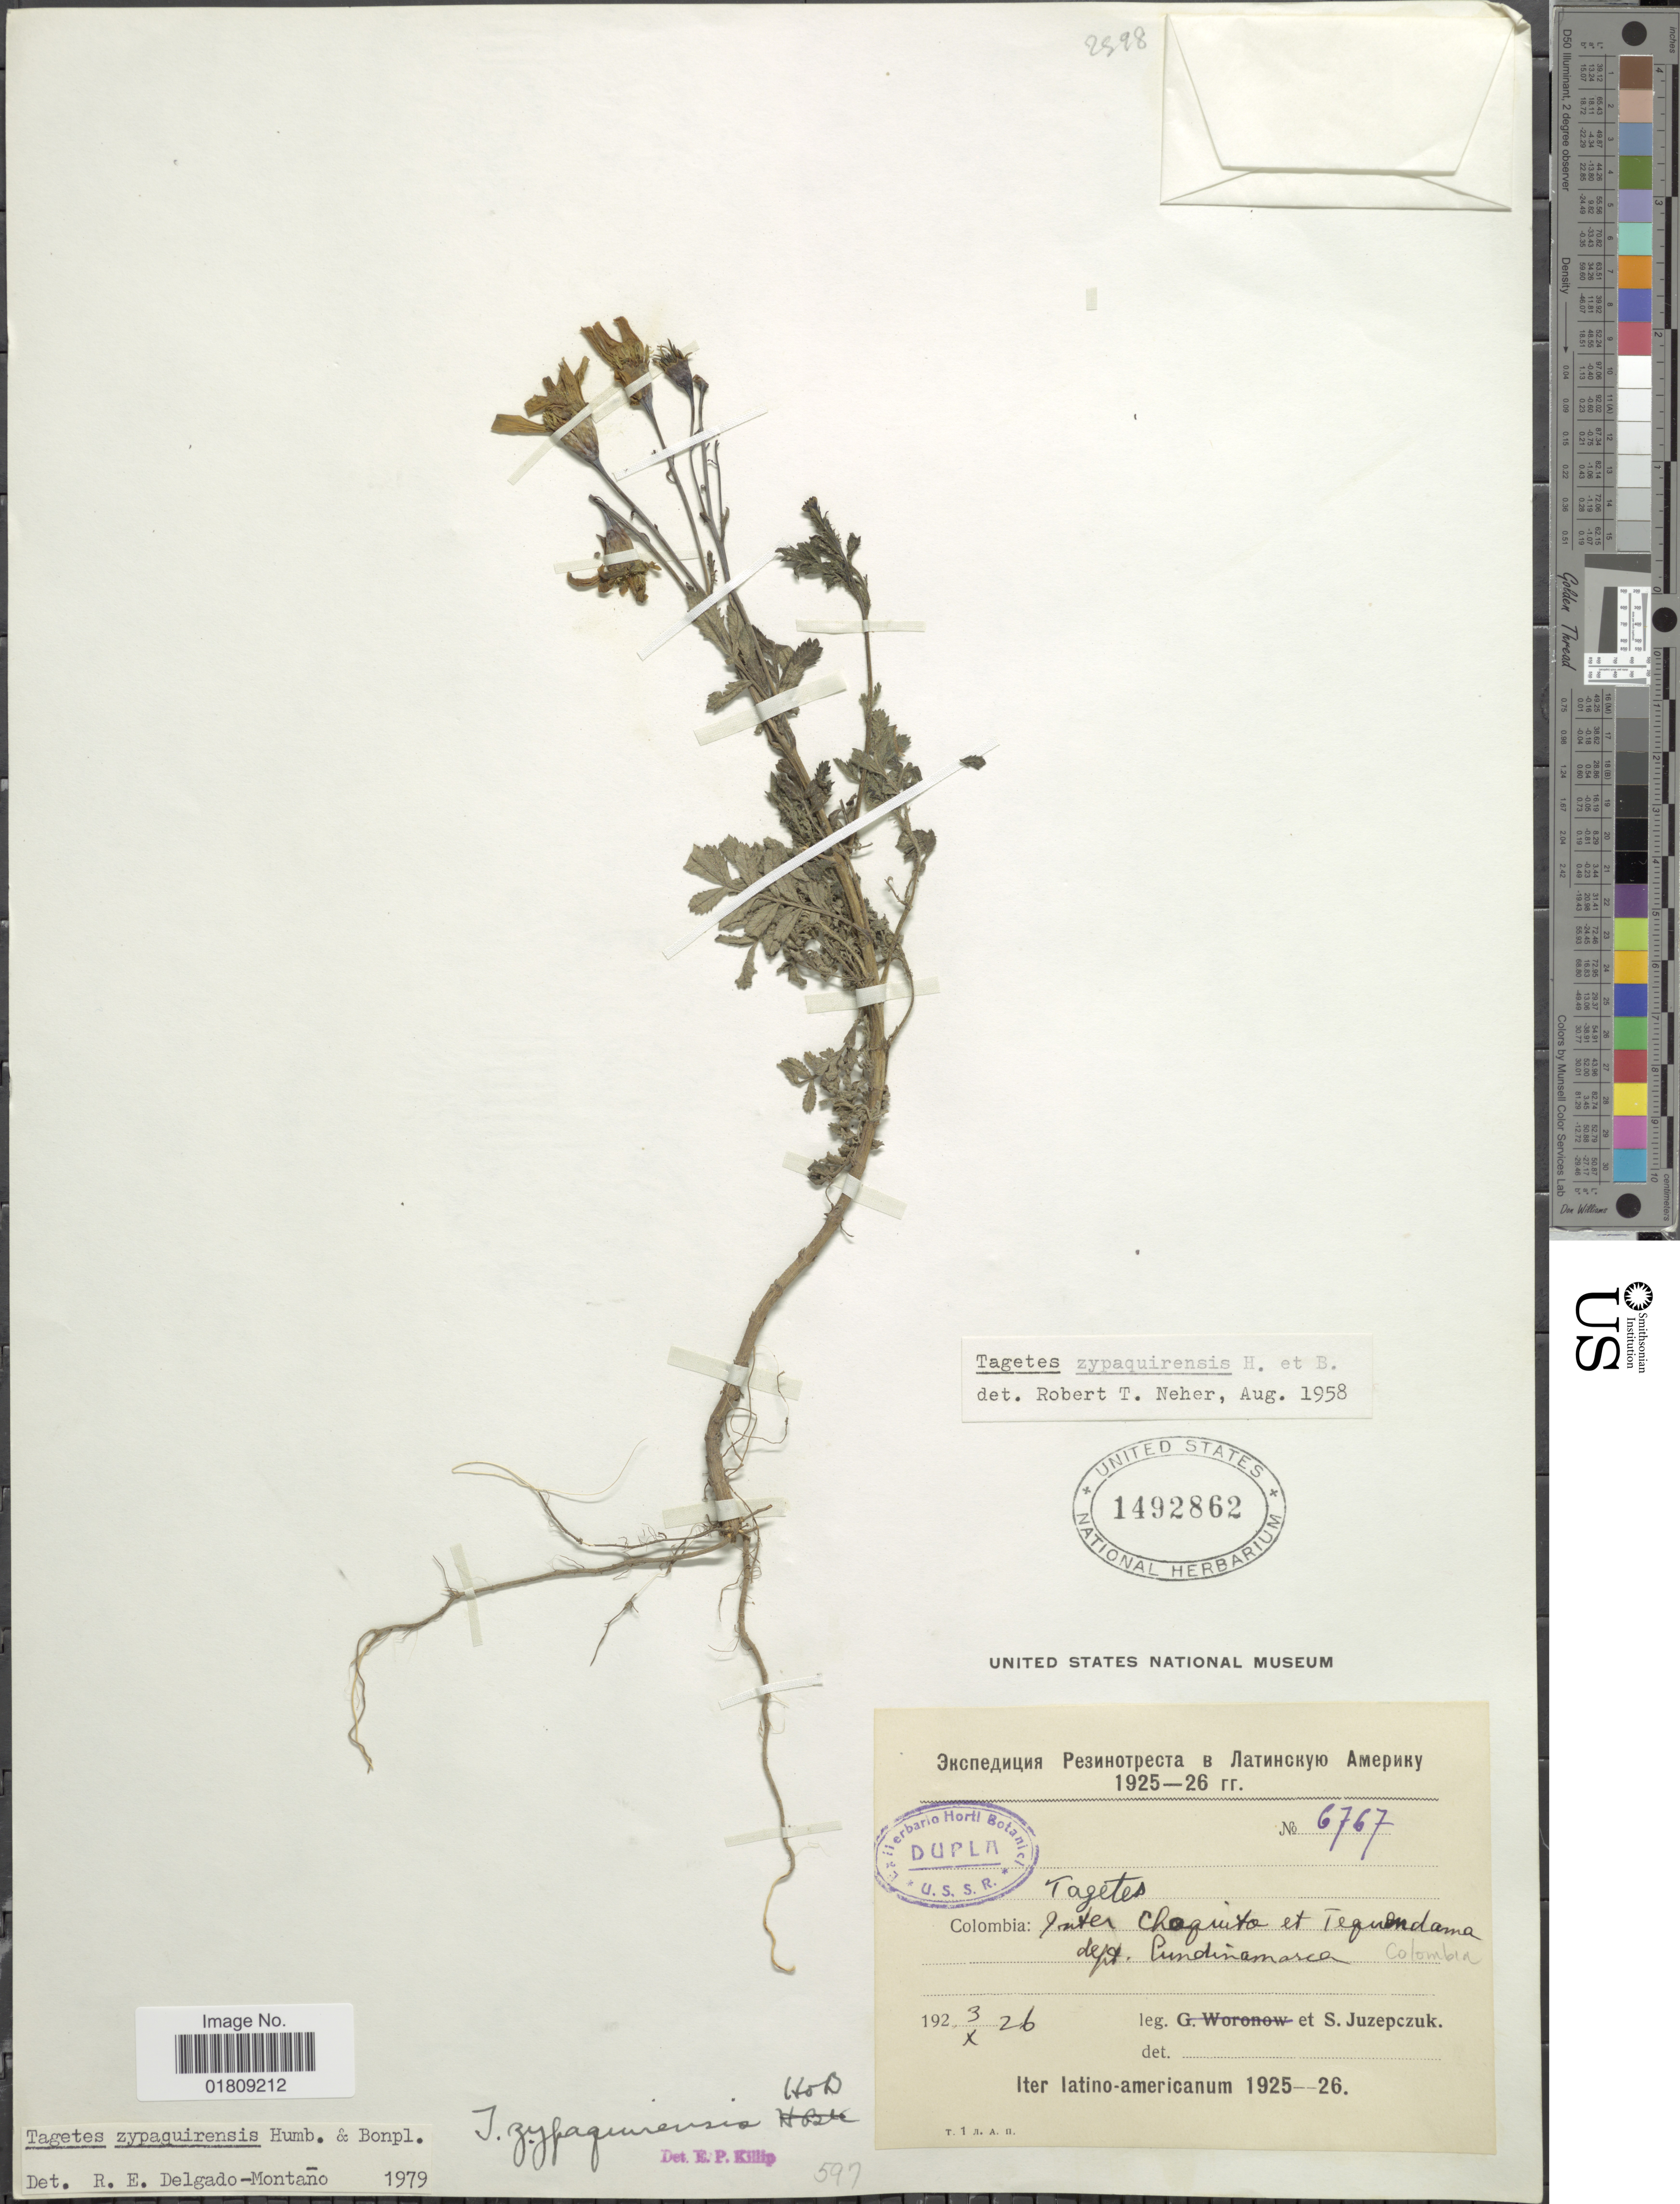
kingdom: Plantae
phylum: Tracheophyta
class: Magnoliopsida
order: Asterales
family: Asteraceae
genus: Tagetes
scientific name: Tagetes zypaquirensis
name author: Humb. & Bonpl.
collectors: S. V. Juzepczuk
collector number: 6767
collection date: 1926-10-03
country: Colombia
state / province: Cundinamarca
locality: Inter Chaquito et Tequendama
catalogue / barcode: US 1492862